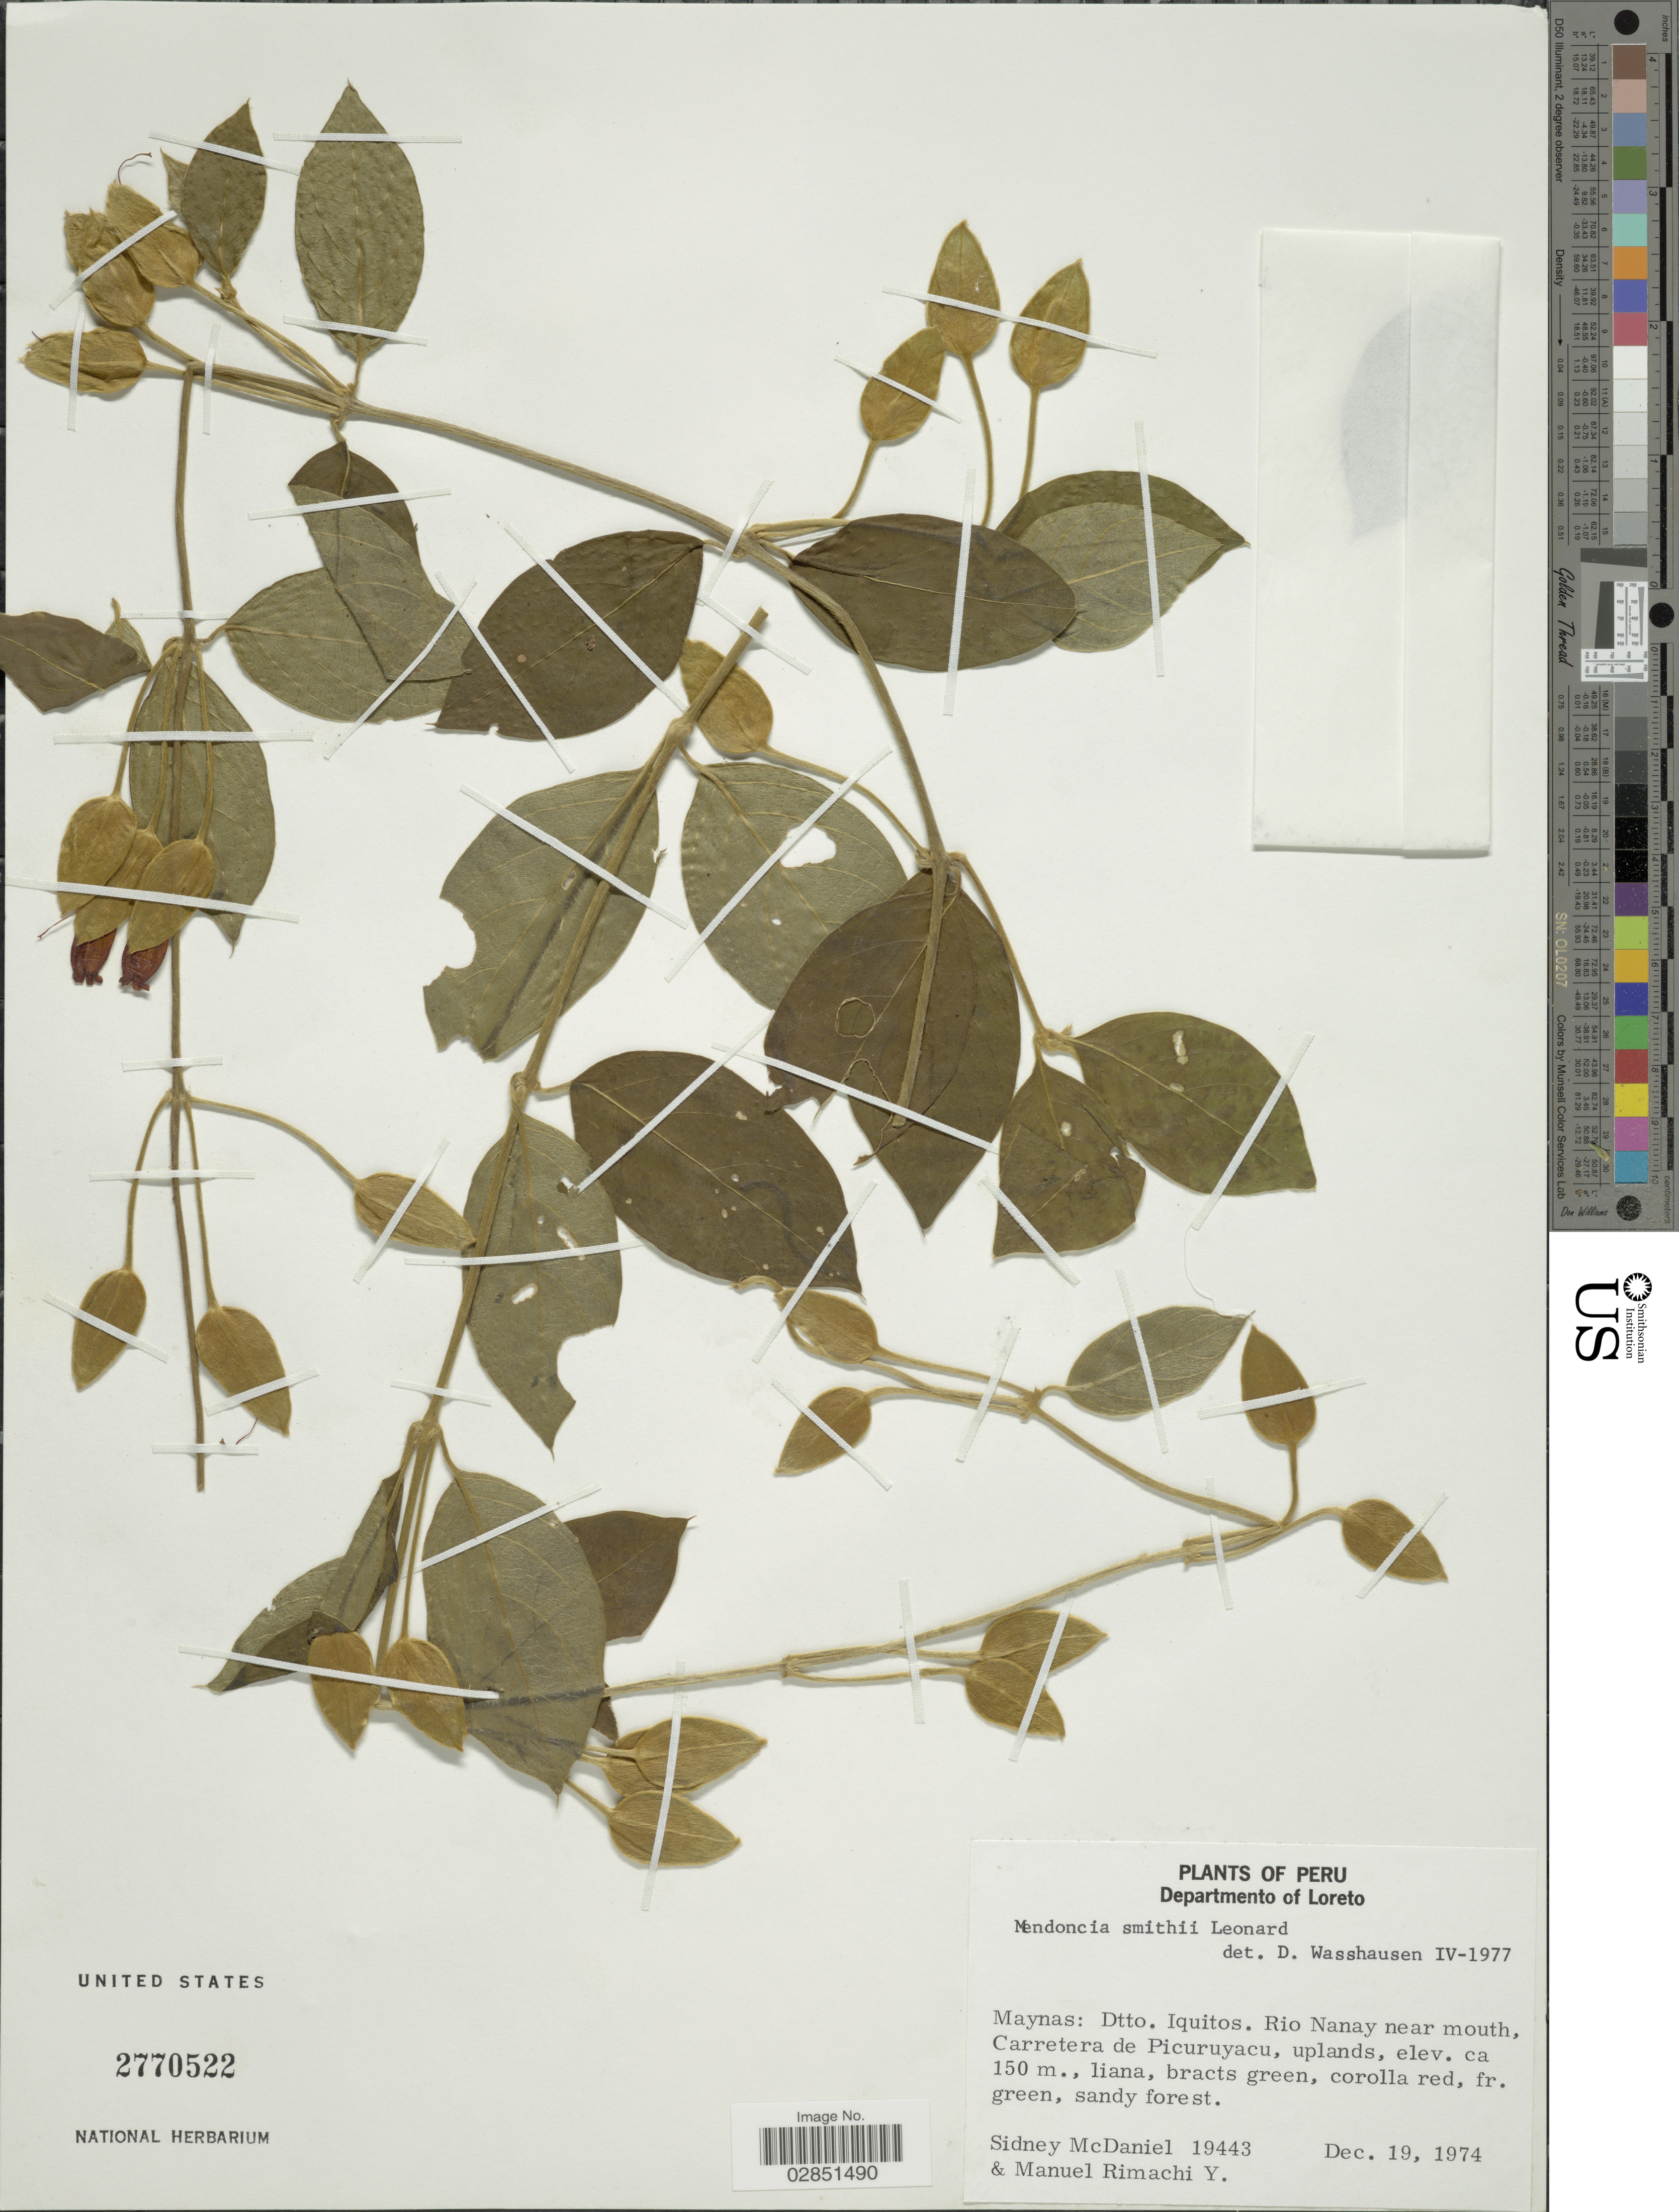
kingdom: Plantae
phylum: Tracheophyta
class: Magnoliopsida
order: Lamiales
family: Acanthaceae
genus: Mendoncia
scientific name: Mendoncia smithii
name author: Leonard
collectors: S. McDaniel & M. Rimachi Y.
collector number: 19443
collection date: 1974-12-19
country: Peru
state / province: Loreto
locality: Departmento of Loreto. Maynas: Dtto. Iquitos. Rio Nanay near mouth, Carretera de Picuruyacu.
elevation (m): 150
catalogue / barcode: US 2770522